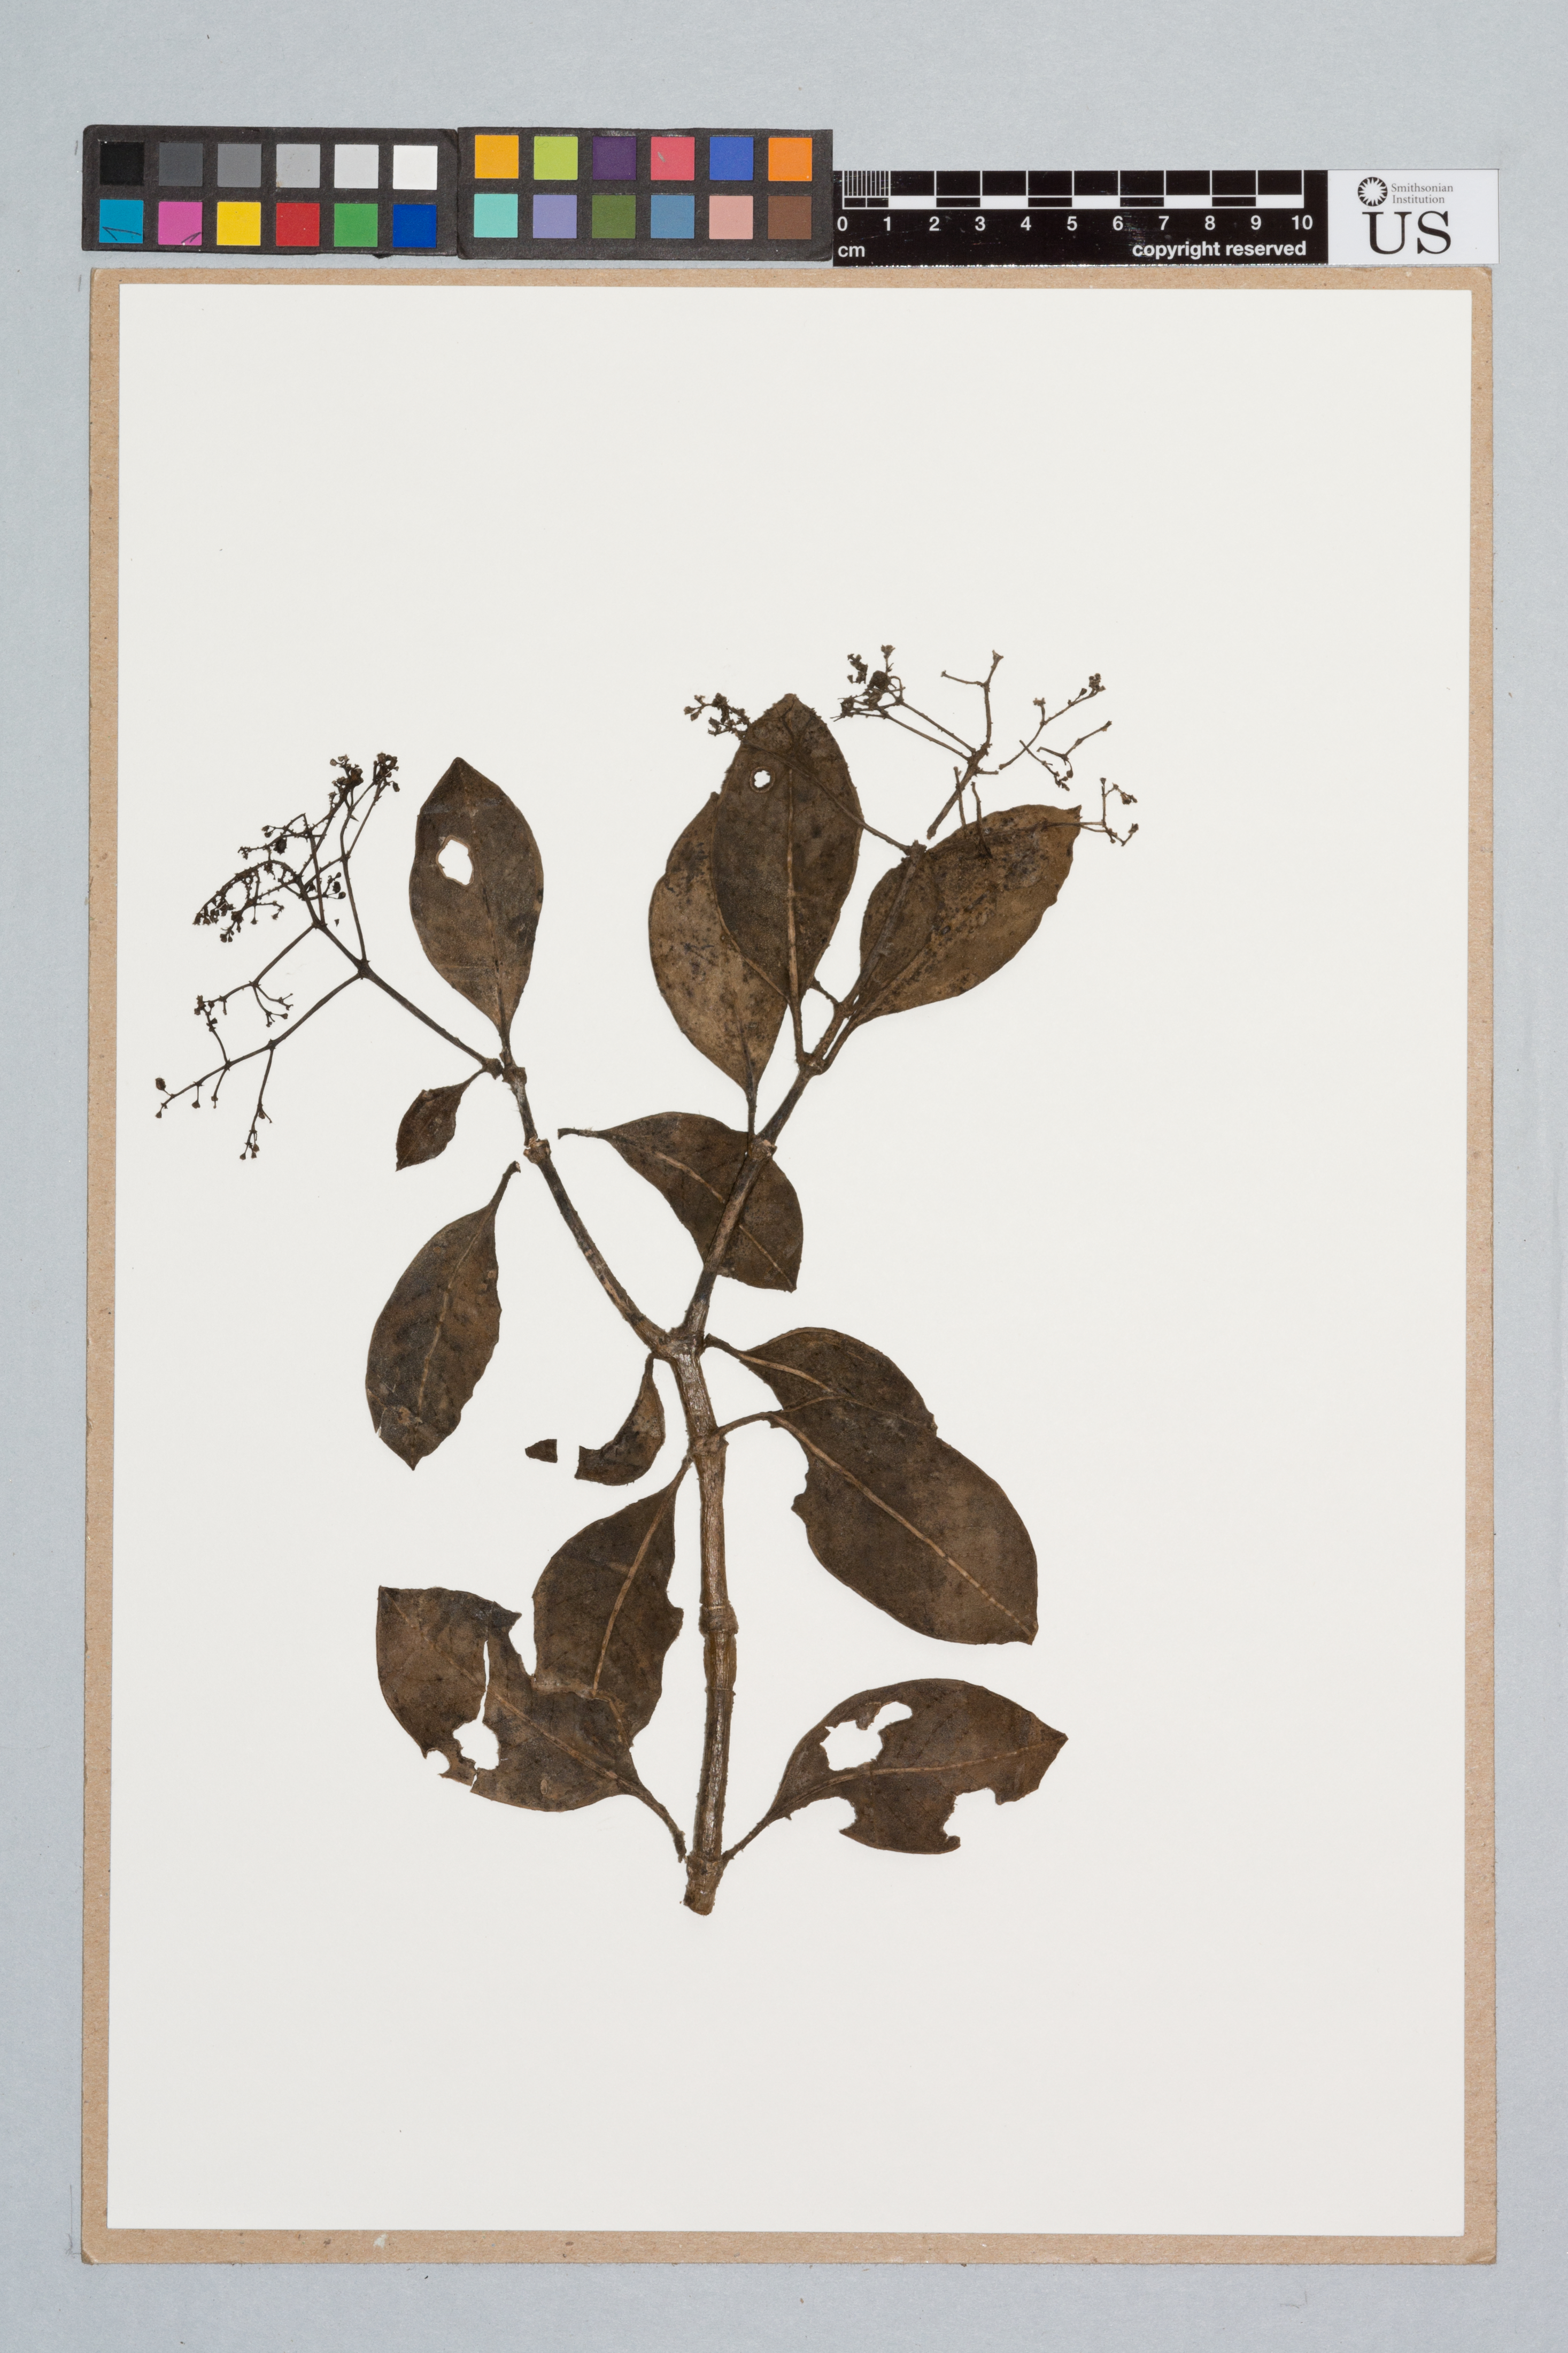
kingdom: Plantae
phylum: Tracheophyta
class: Magnoliopsida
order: Gentianales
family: Rubiaceae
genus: Psychotria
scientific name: Psychotria guadalupensis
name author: (DC.) R.A. Howard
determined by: Kirkbride, J. H.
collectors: J. J. Pipoly, G. Gharbarran, G. Samuels & J. Chin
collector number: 11184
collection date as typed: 12 March 1987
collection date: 1987-03-12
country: Guyana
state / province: Cuyuni-Mazaruni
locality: Mt. Ayanganna, eastern side on steep slopes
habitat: Cloud forest dominants Clusia spp. with Bonnetia spp. Also Myrtaceae and Rubiaceae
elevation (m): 1250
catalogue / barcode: US 3208456